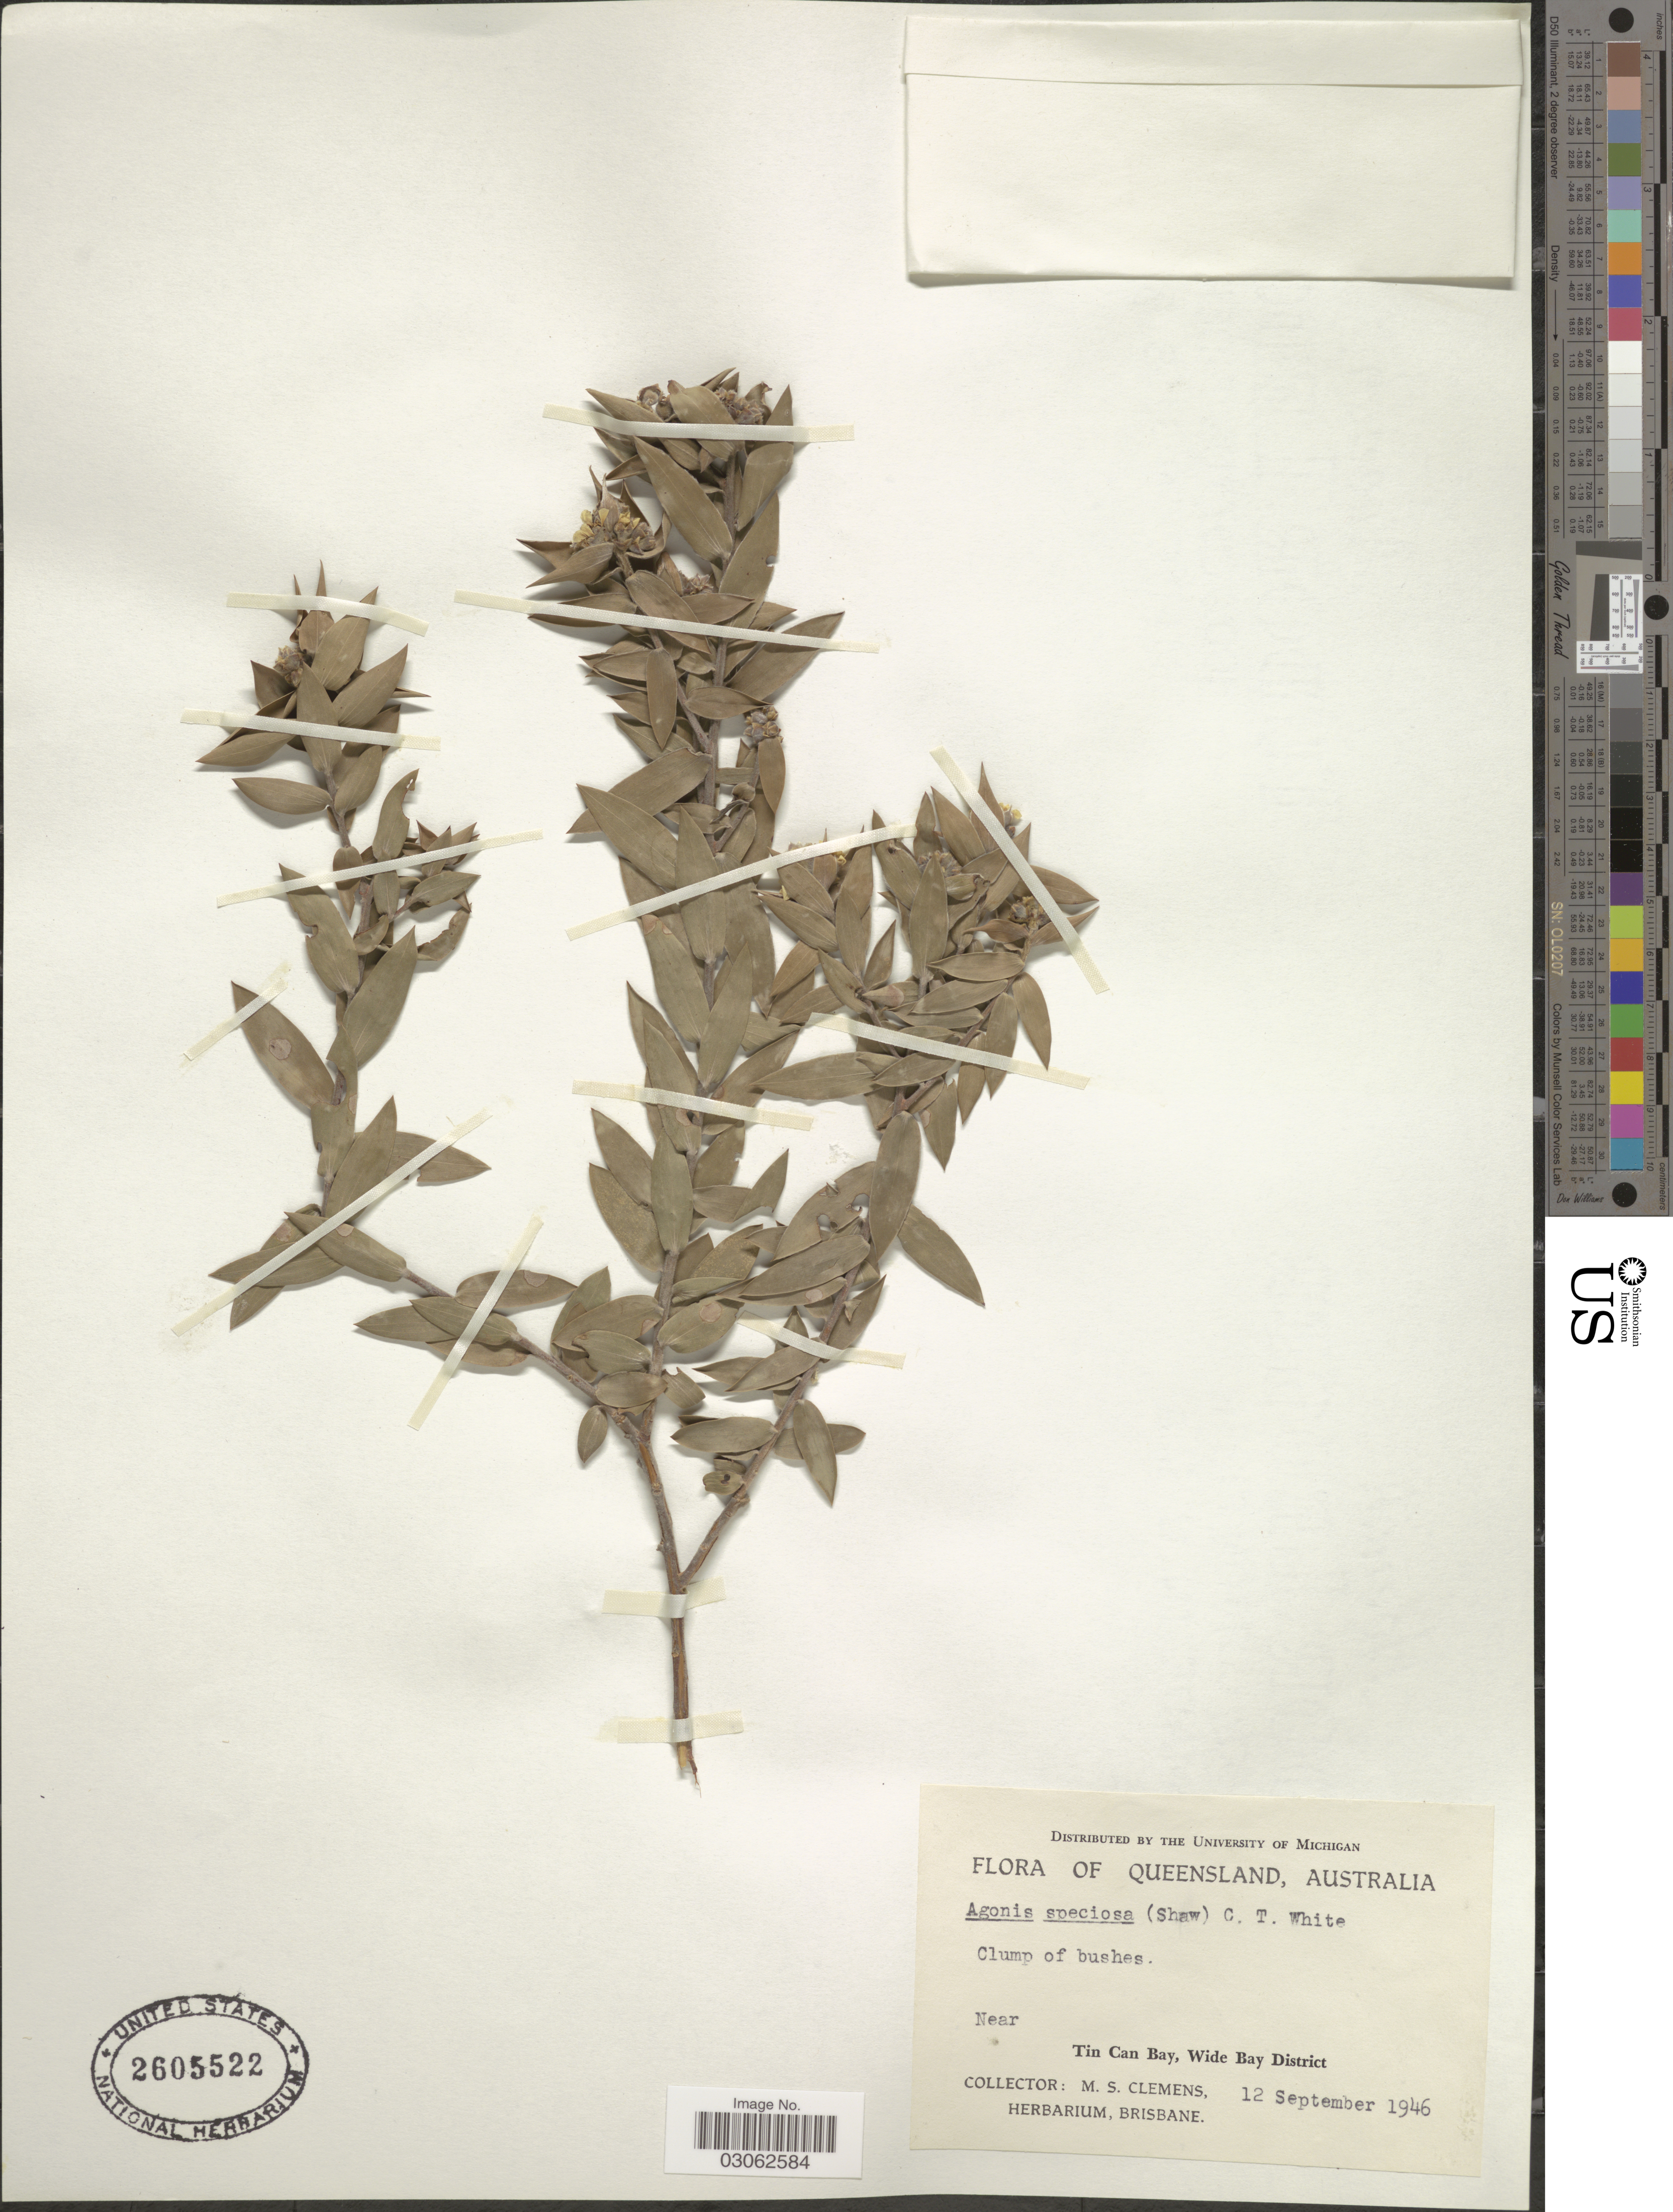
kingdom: Plantae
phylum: Tracheophyta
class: Magnoliopsida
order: Myrtales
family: Myrtaceae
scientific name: Aggreflorum speciosum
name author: (Schauer) P.G. Wilson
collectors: M. S. Clemens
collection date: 1946-09-12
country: Australia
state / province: Queensland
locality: Near Tin Can Bay, Wilde Bay District.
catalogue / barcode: US 2605522